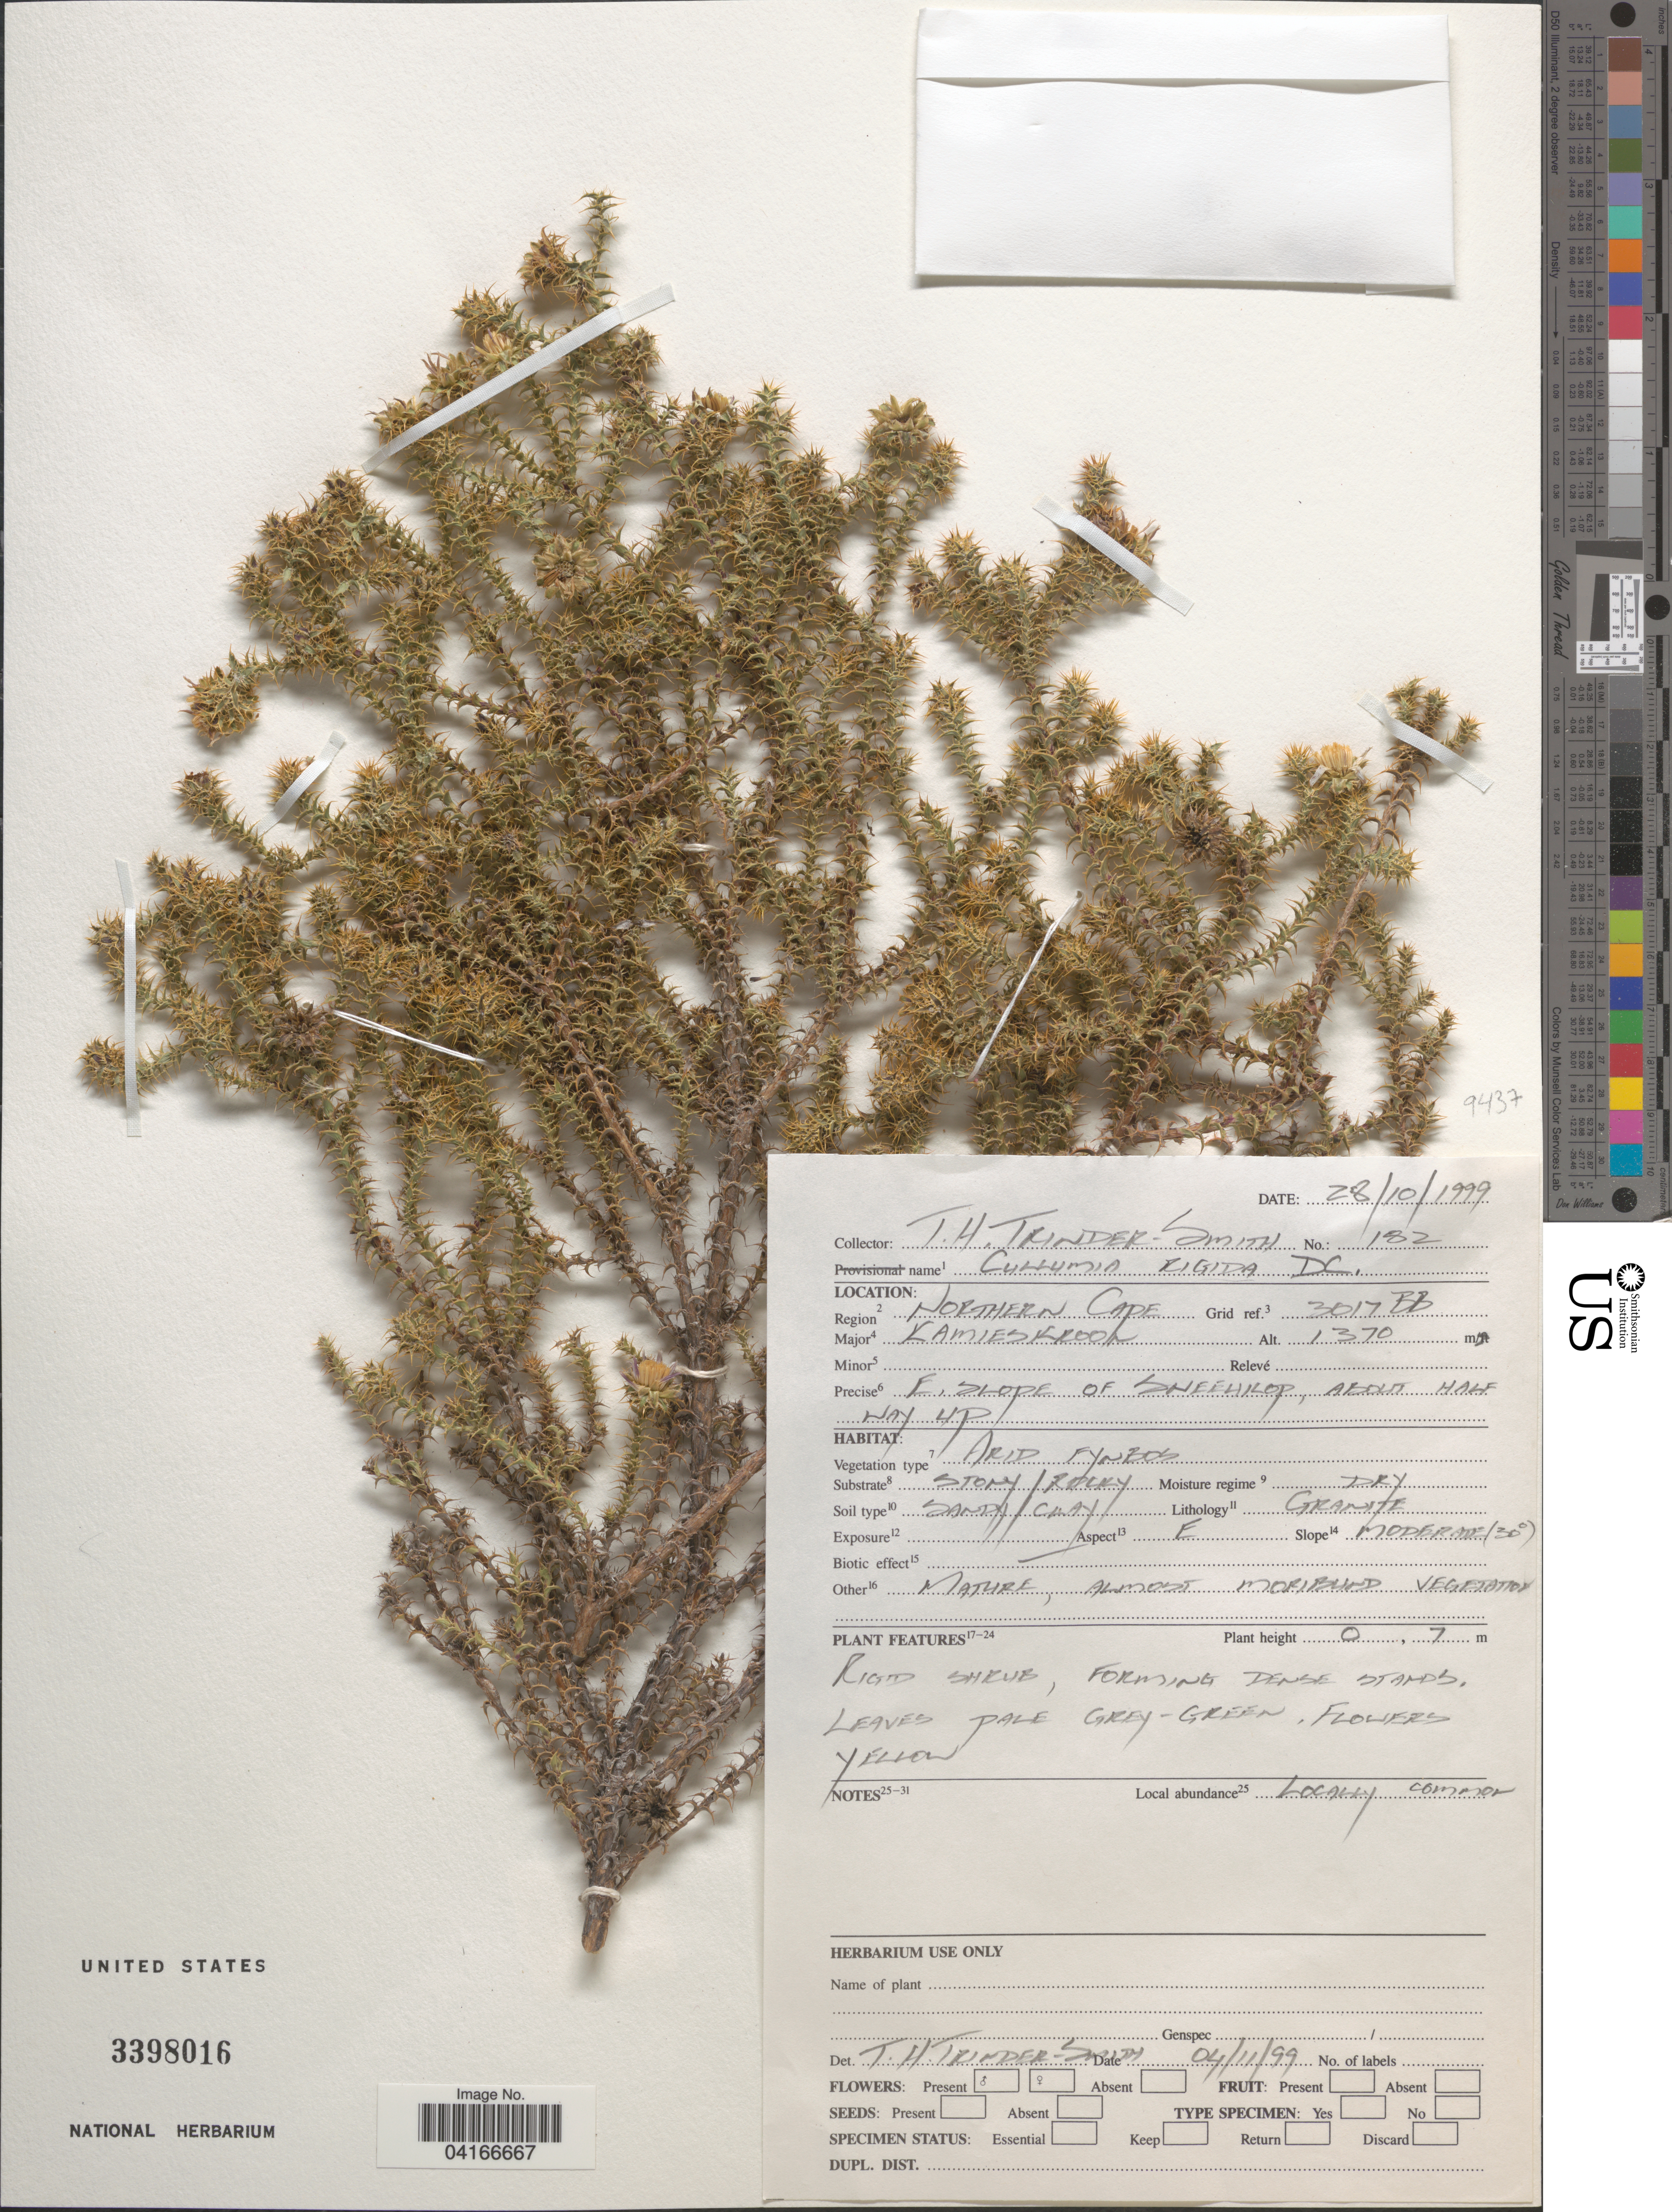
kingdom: Plantae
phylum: Tracheophyta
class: Magnoliopsida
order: Asterales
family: Asteraceae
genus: Cullumia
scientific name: Cullumia rigida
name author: DC.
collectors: T. H. Trinder-Smith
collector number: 182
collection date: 1999-10-28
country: South Africa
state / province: Northern Cape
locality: Region Northern Cape. Kamieskroon. E. slope of Sneeukop, about half way up. Grid ref. 3017 bb.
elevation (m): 1370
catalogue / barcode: US 3398016